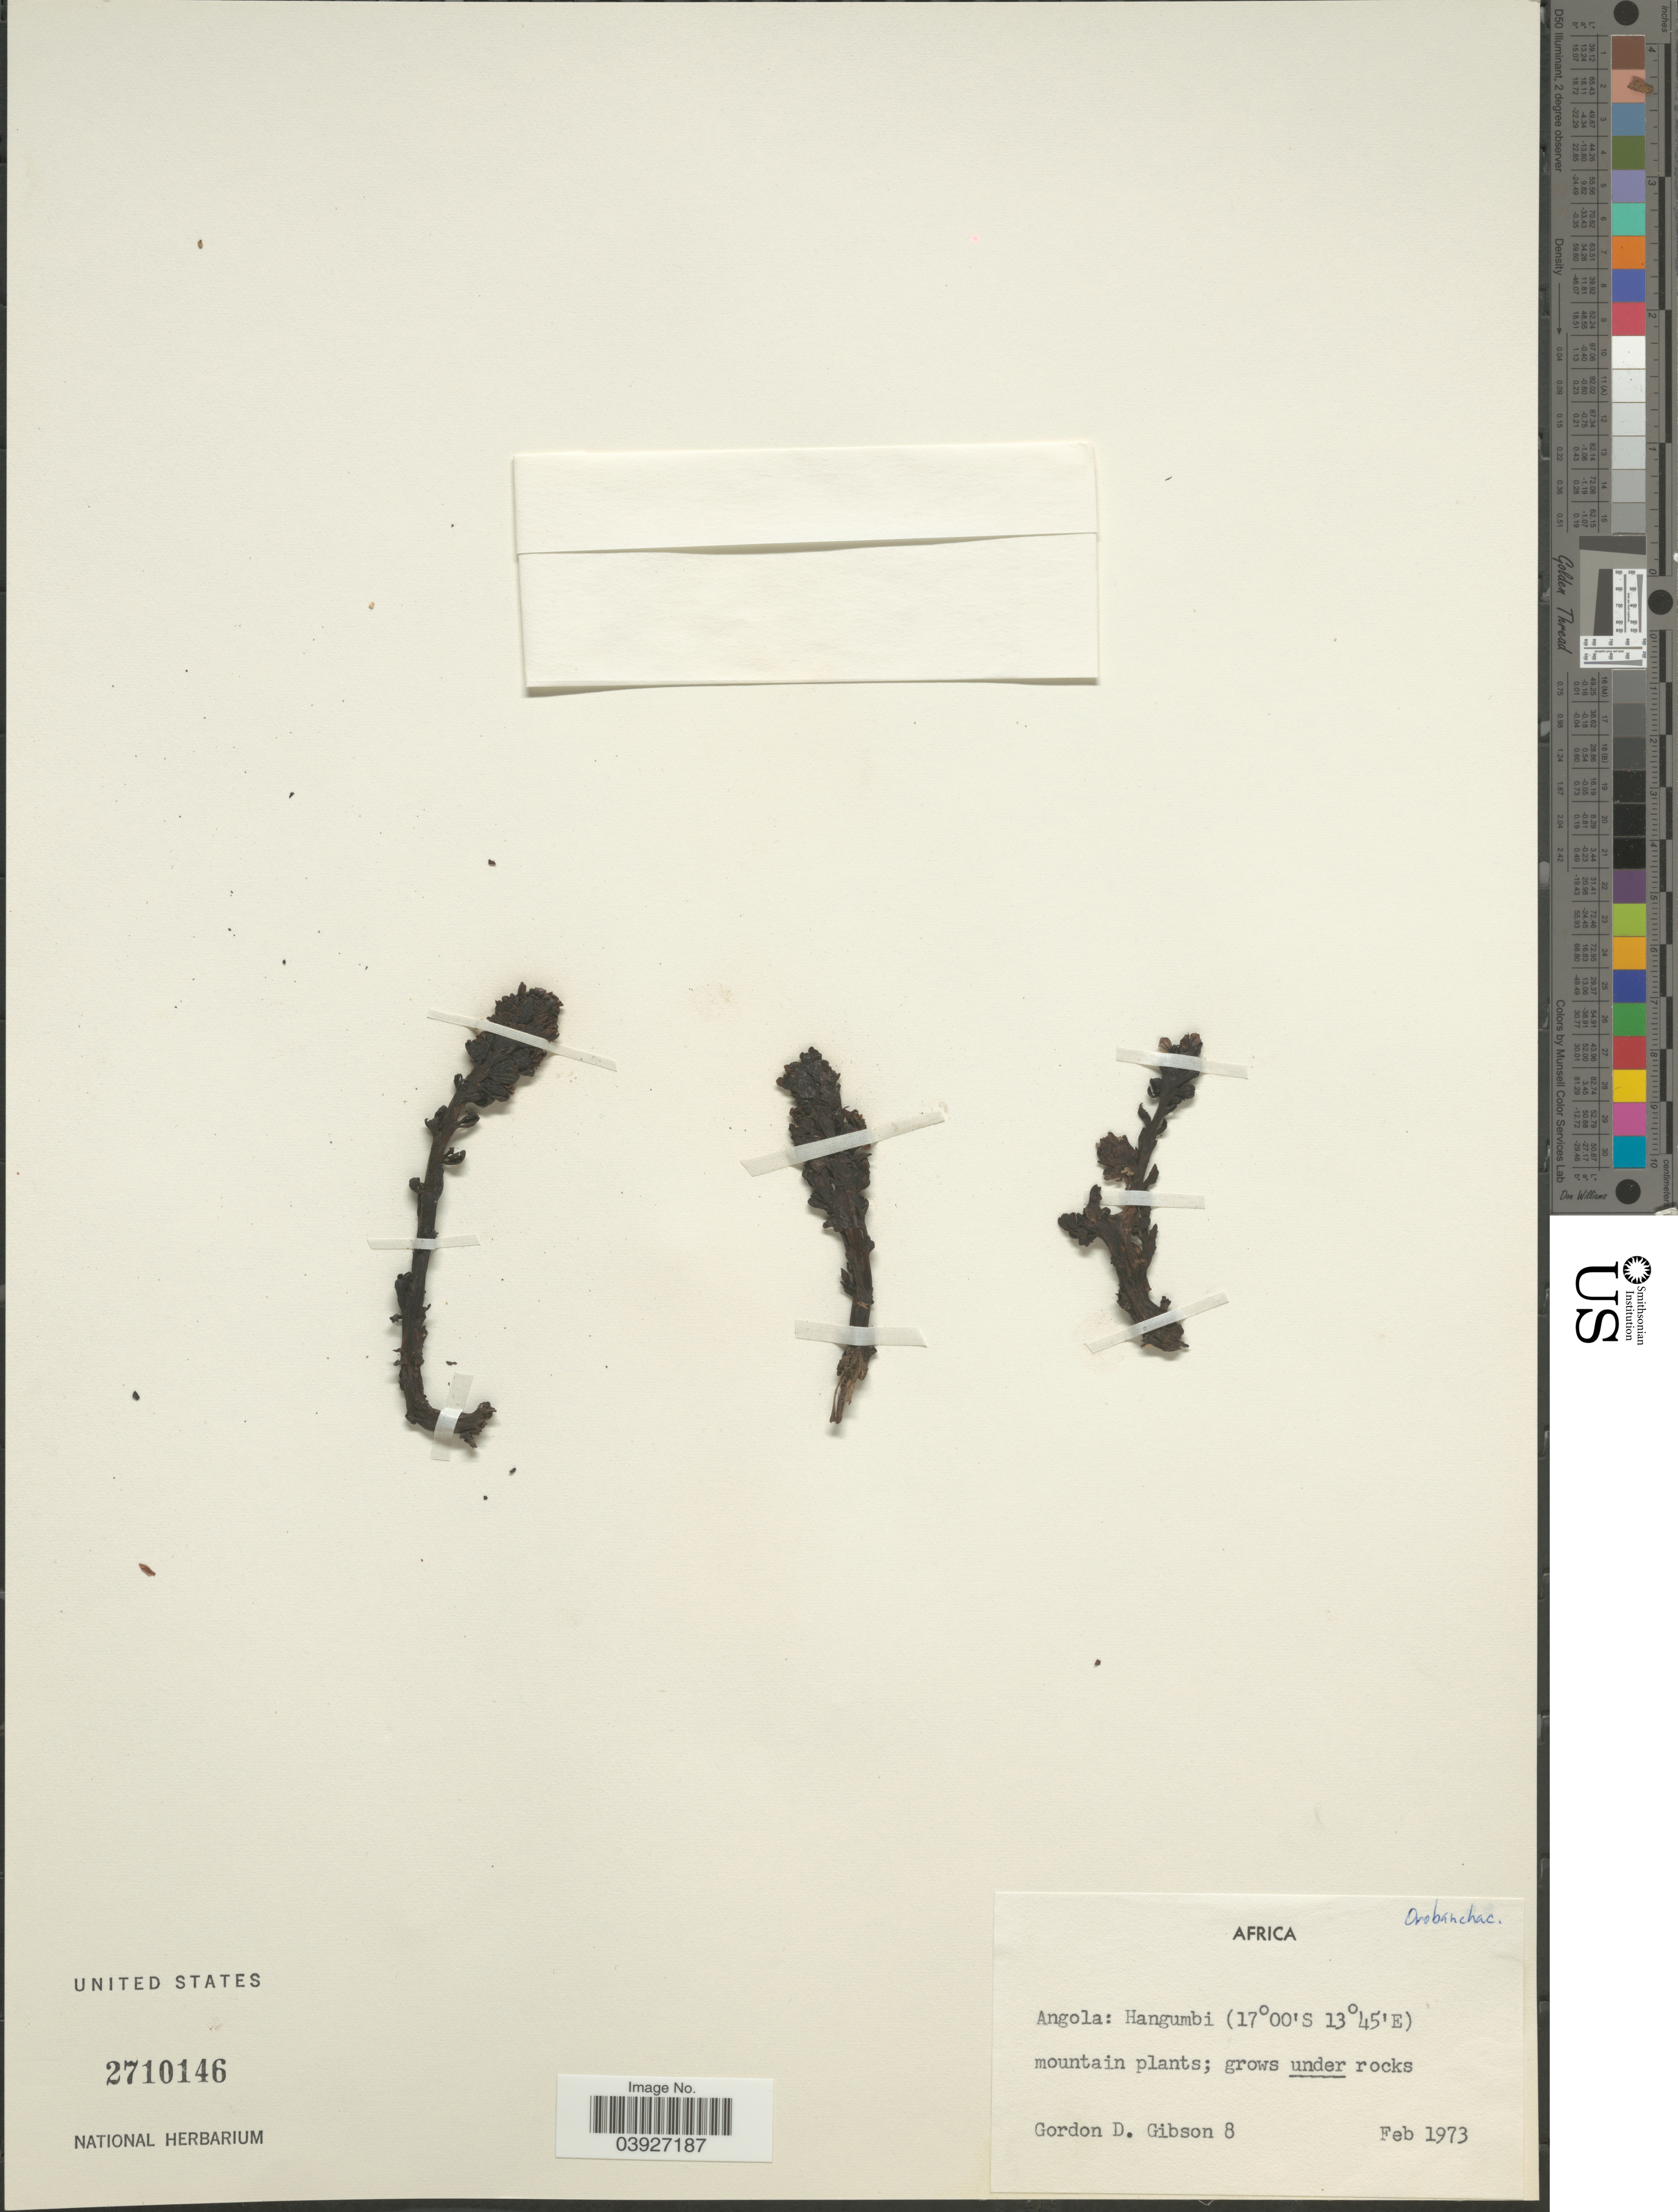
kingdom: Plantae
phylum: Tracheophyta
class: Magnoliopsida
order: Lamiales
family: Orobanchaceae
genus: Orobanche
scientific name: Orobanche sp.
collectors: G. D. Gibson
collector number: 8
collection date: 1973-02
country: Angola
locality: Hangumbi.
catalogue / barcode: US 2710146